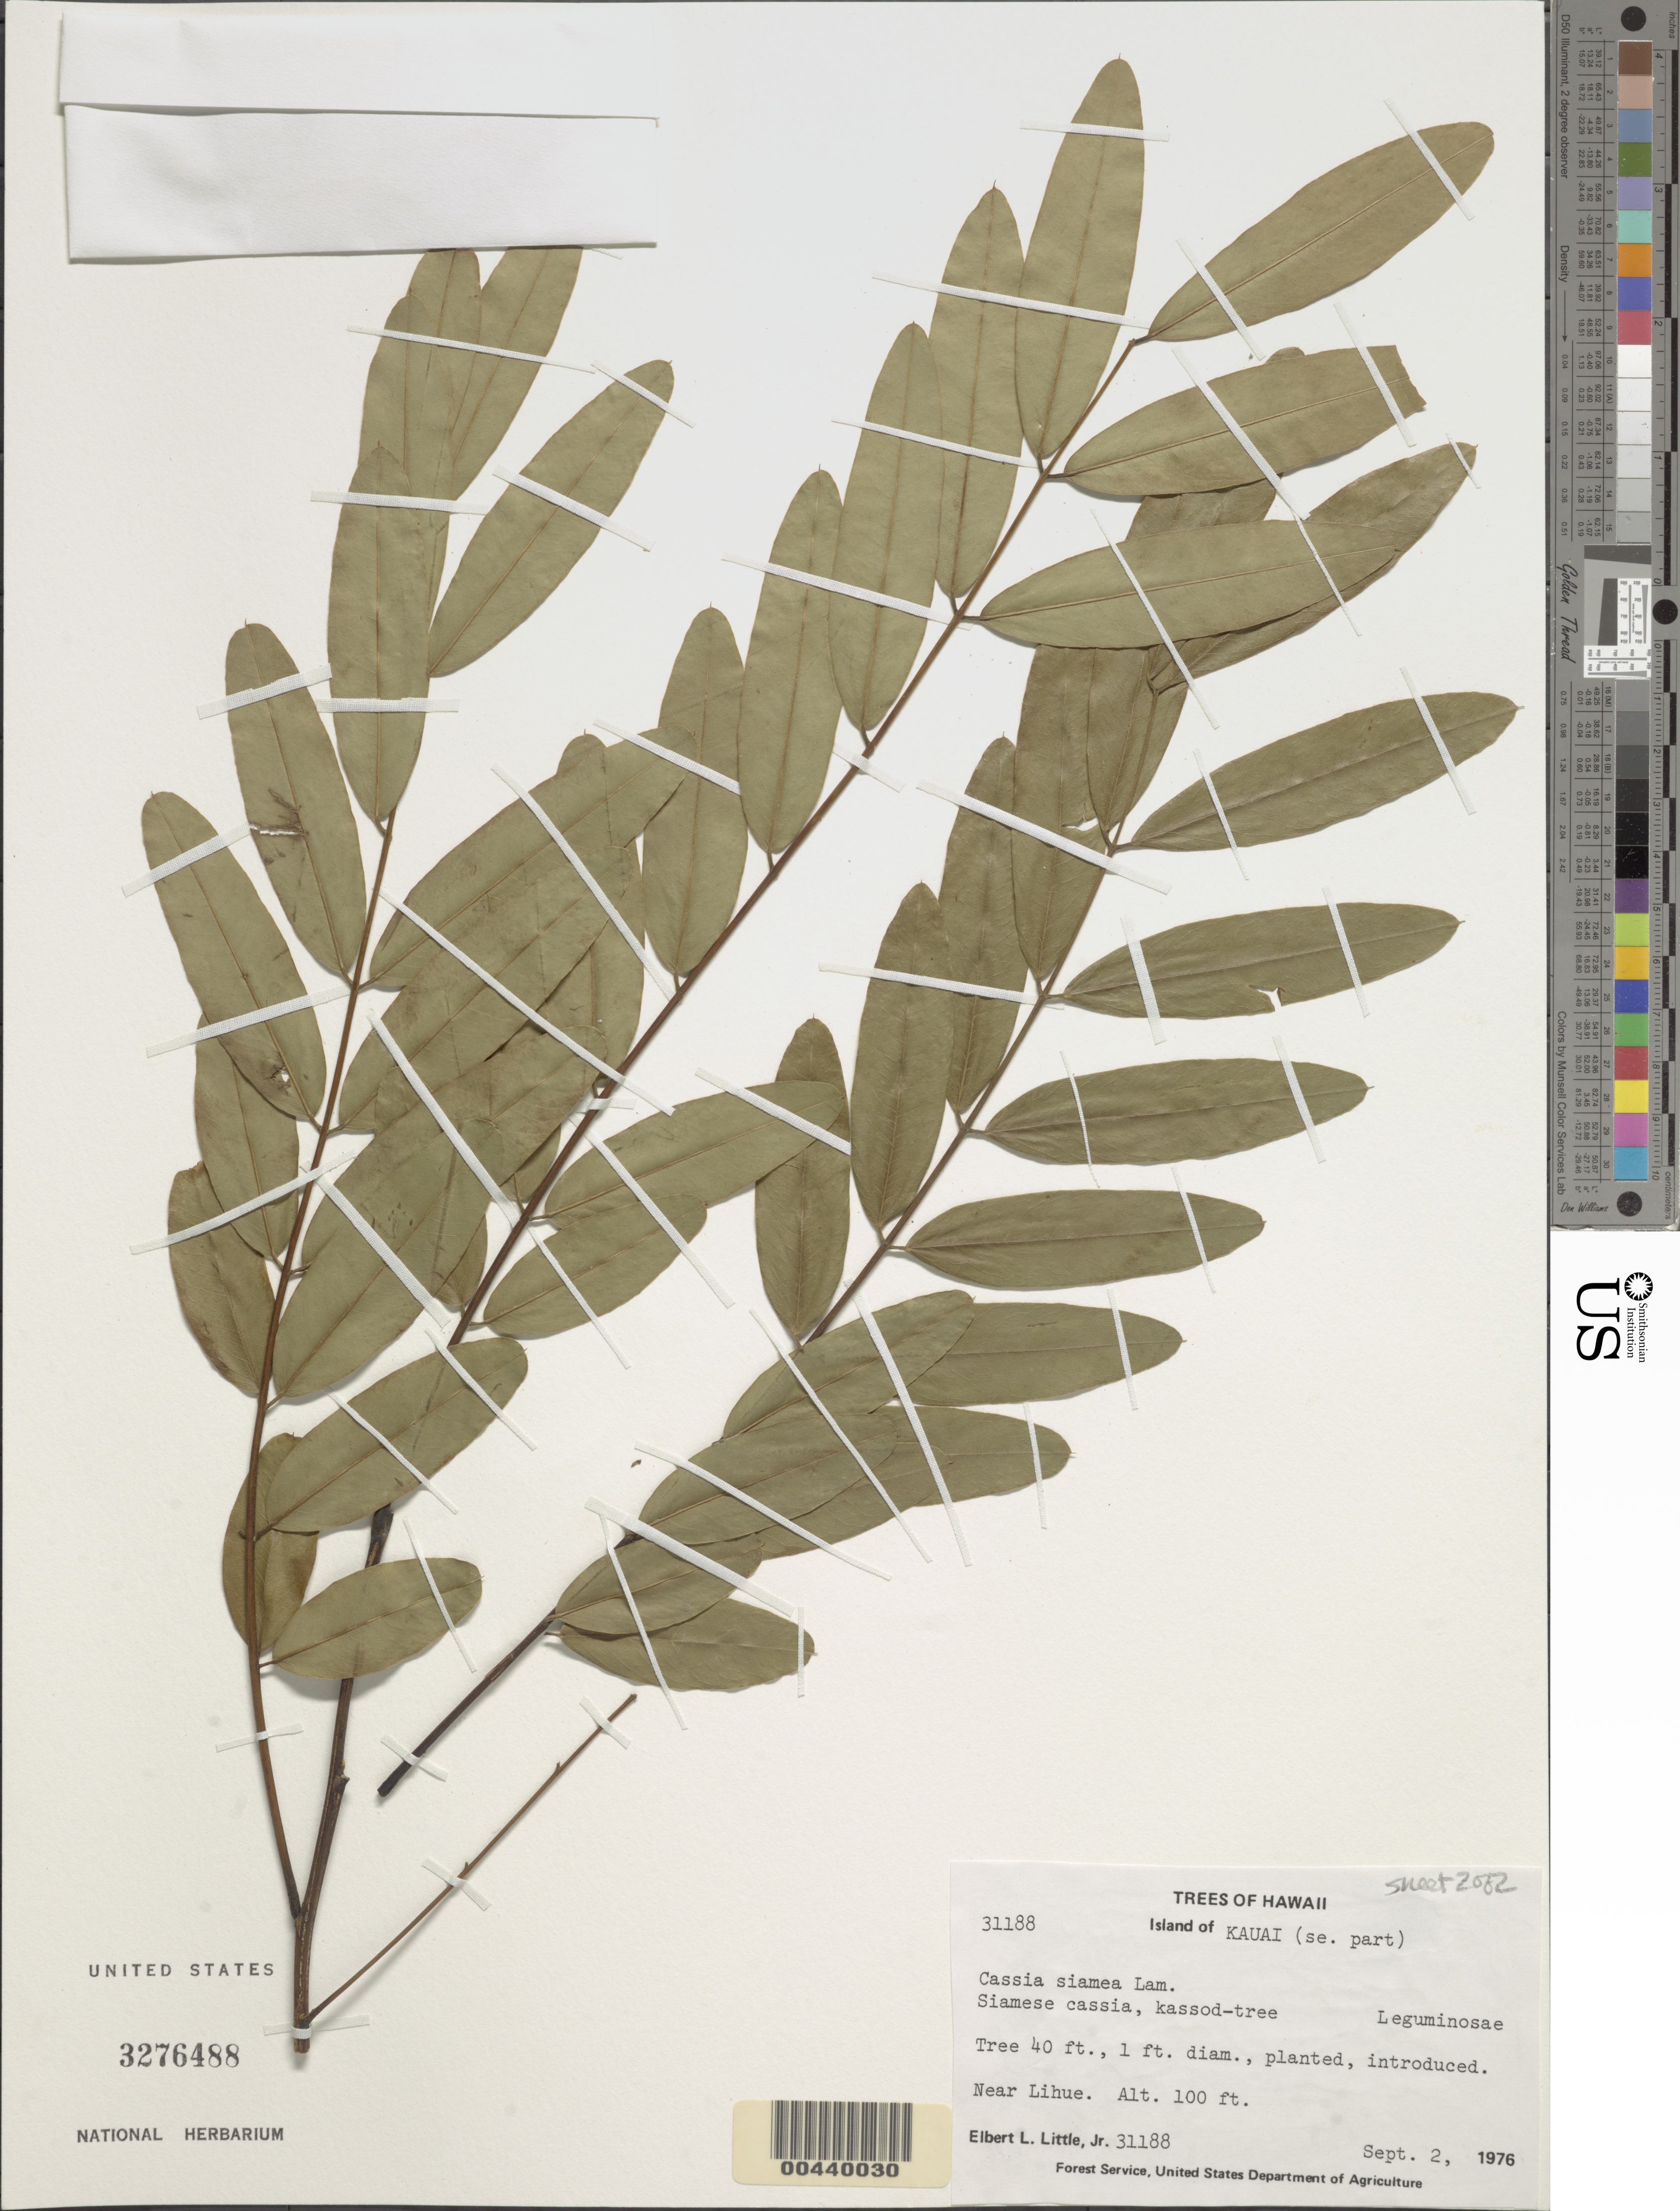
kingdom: Plantae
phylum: Tracheophyta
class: Magnoliopsida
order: Fabales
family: Fabaceae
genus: Senna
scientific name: Senna siamea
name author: (Lam.) H.S. Irwin & Barneby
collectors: E. L. Little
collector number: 31188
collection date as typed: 2 Sep 1976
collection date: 1976-09-02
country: United States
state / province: Hawaii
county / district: Kauai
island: Kaua'i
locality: Near Lihue, SE Kauai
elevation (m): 30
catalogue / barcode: US 3276488